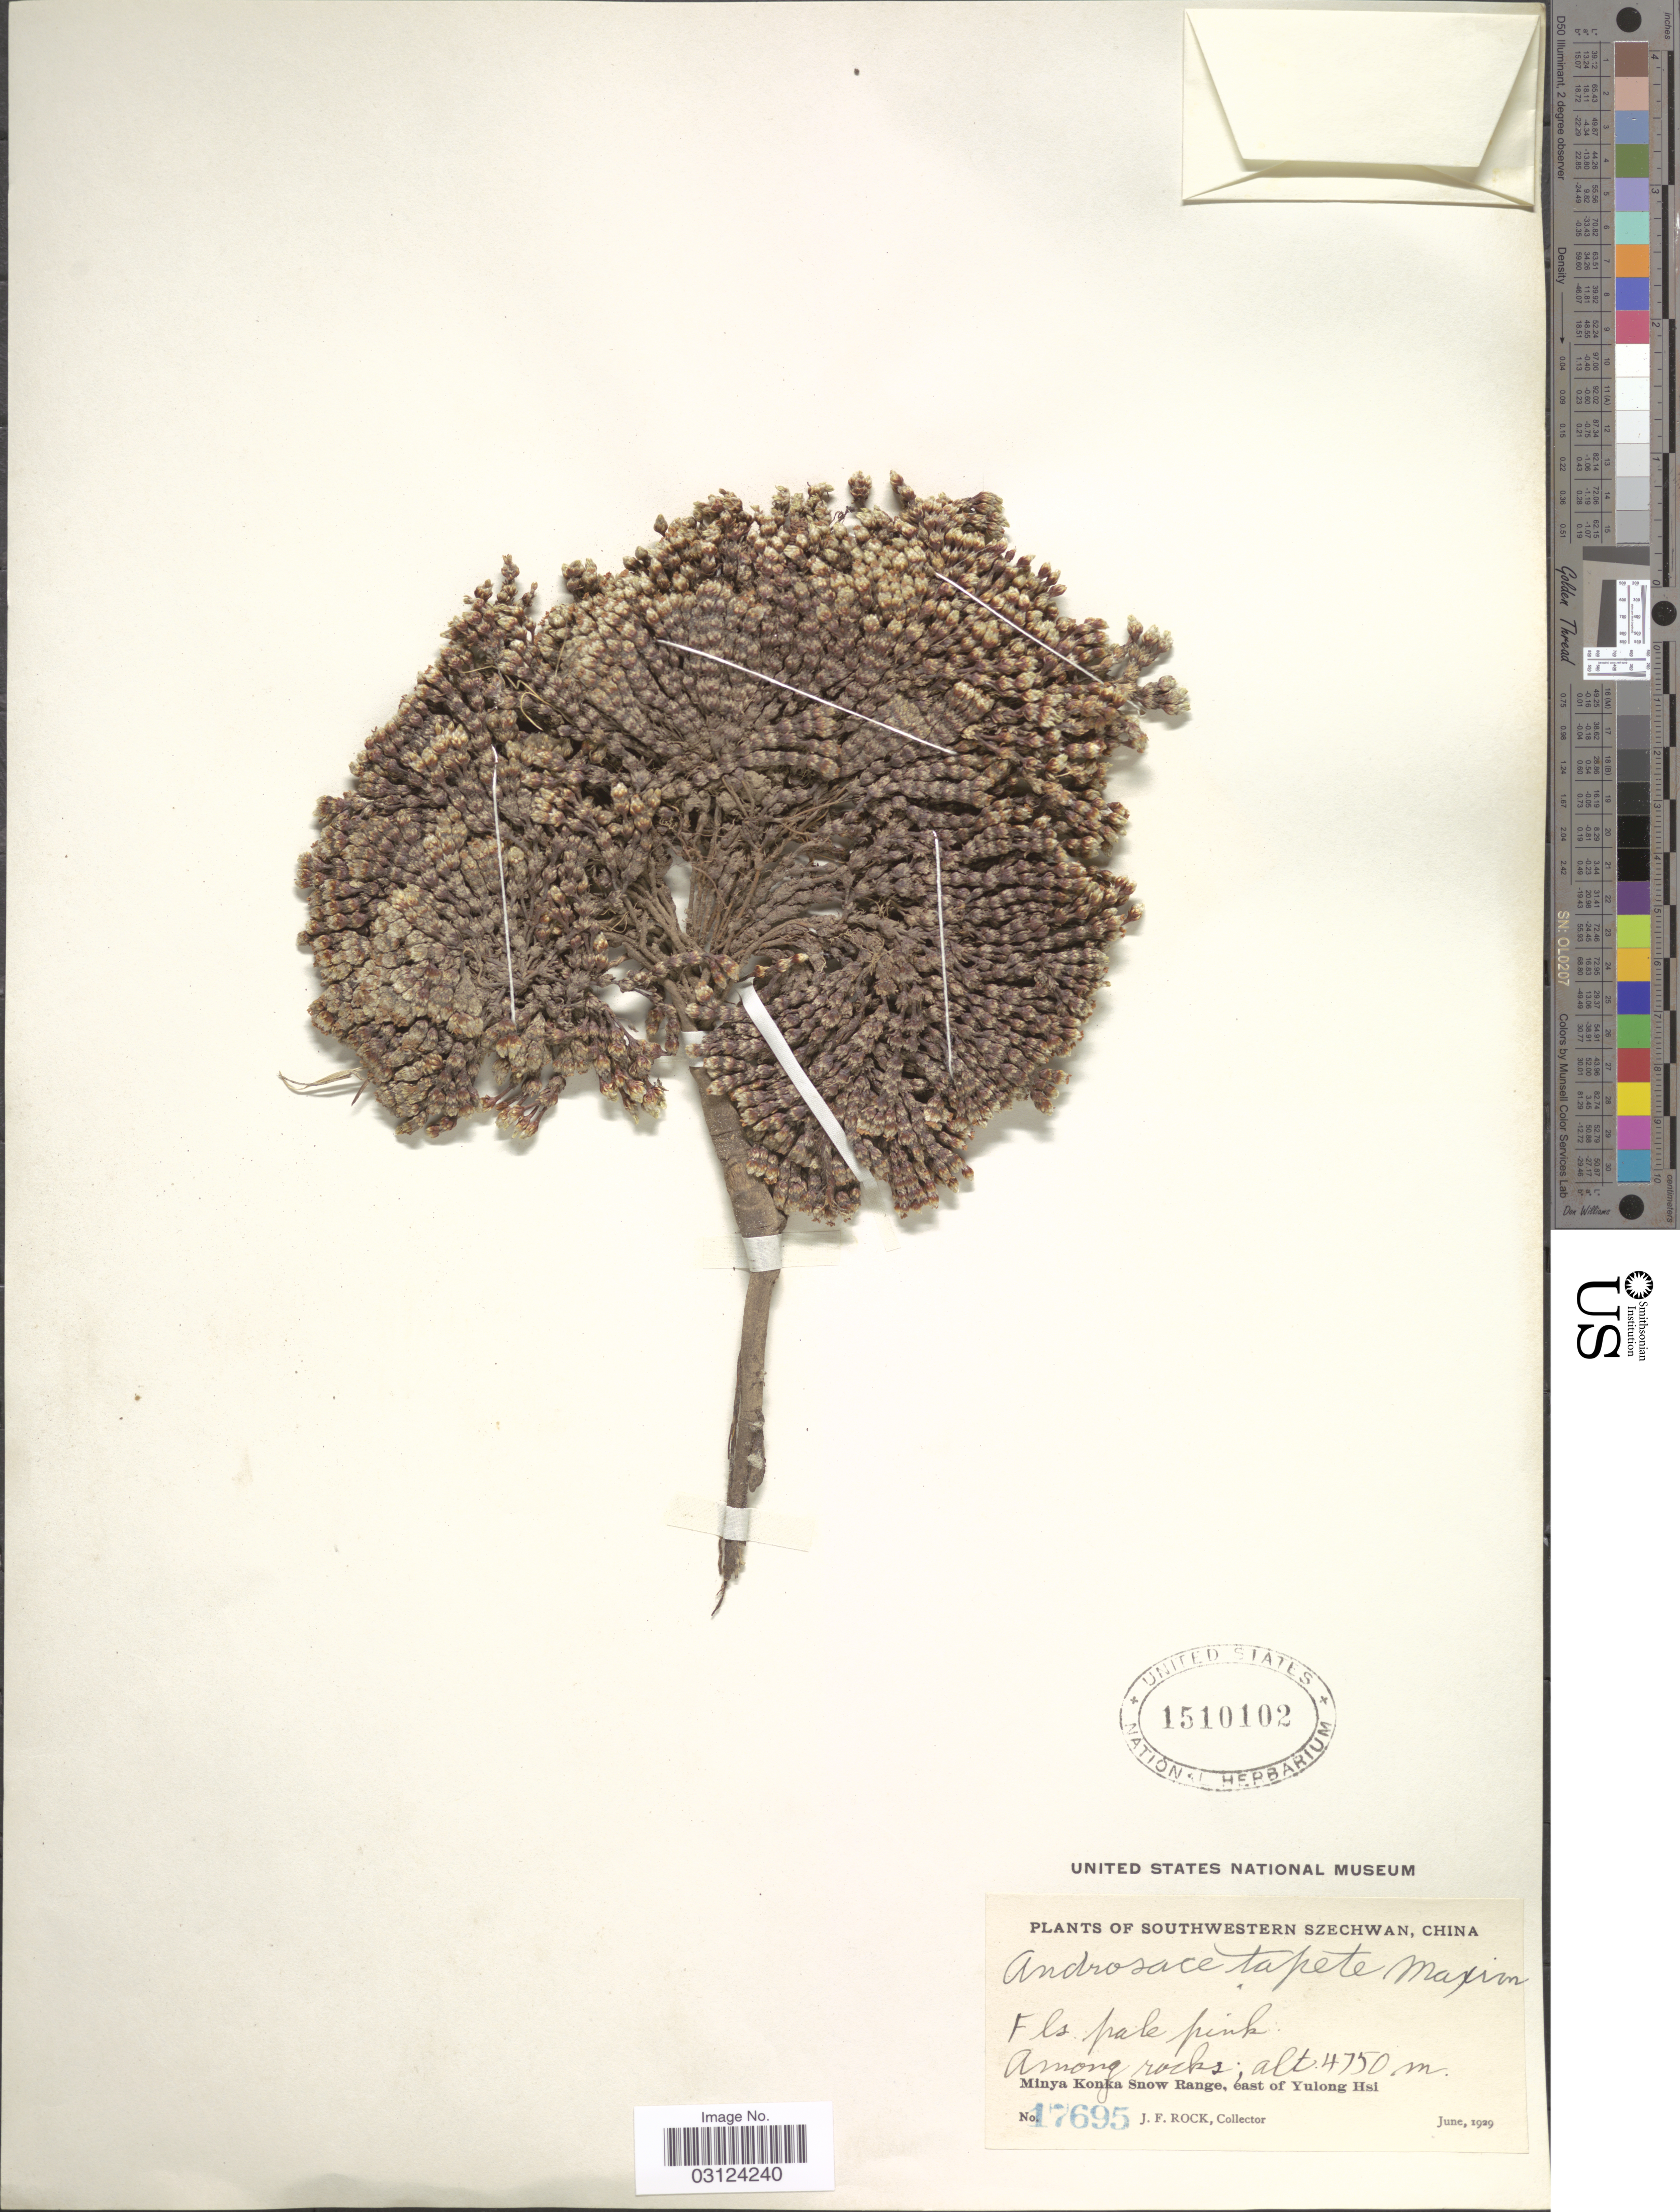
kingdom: Plantae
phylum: Tracheophyta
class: Magnoliopsida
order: Ericales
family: Primulaceae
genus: Androsace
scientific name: Androsace tapete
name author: Maxim.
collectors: J. Rock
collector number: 17695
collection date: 1929-06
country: China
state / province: Sichuan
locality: Southwestern Szechwan, Minya Konka Snow Range, east of Yulong Hsi.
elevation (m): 4750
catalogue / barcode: US 1510102